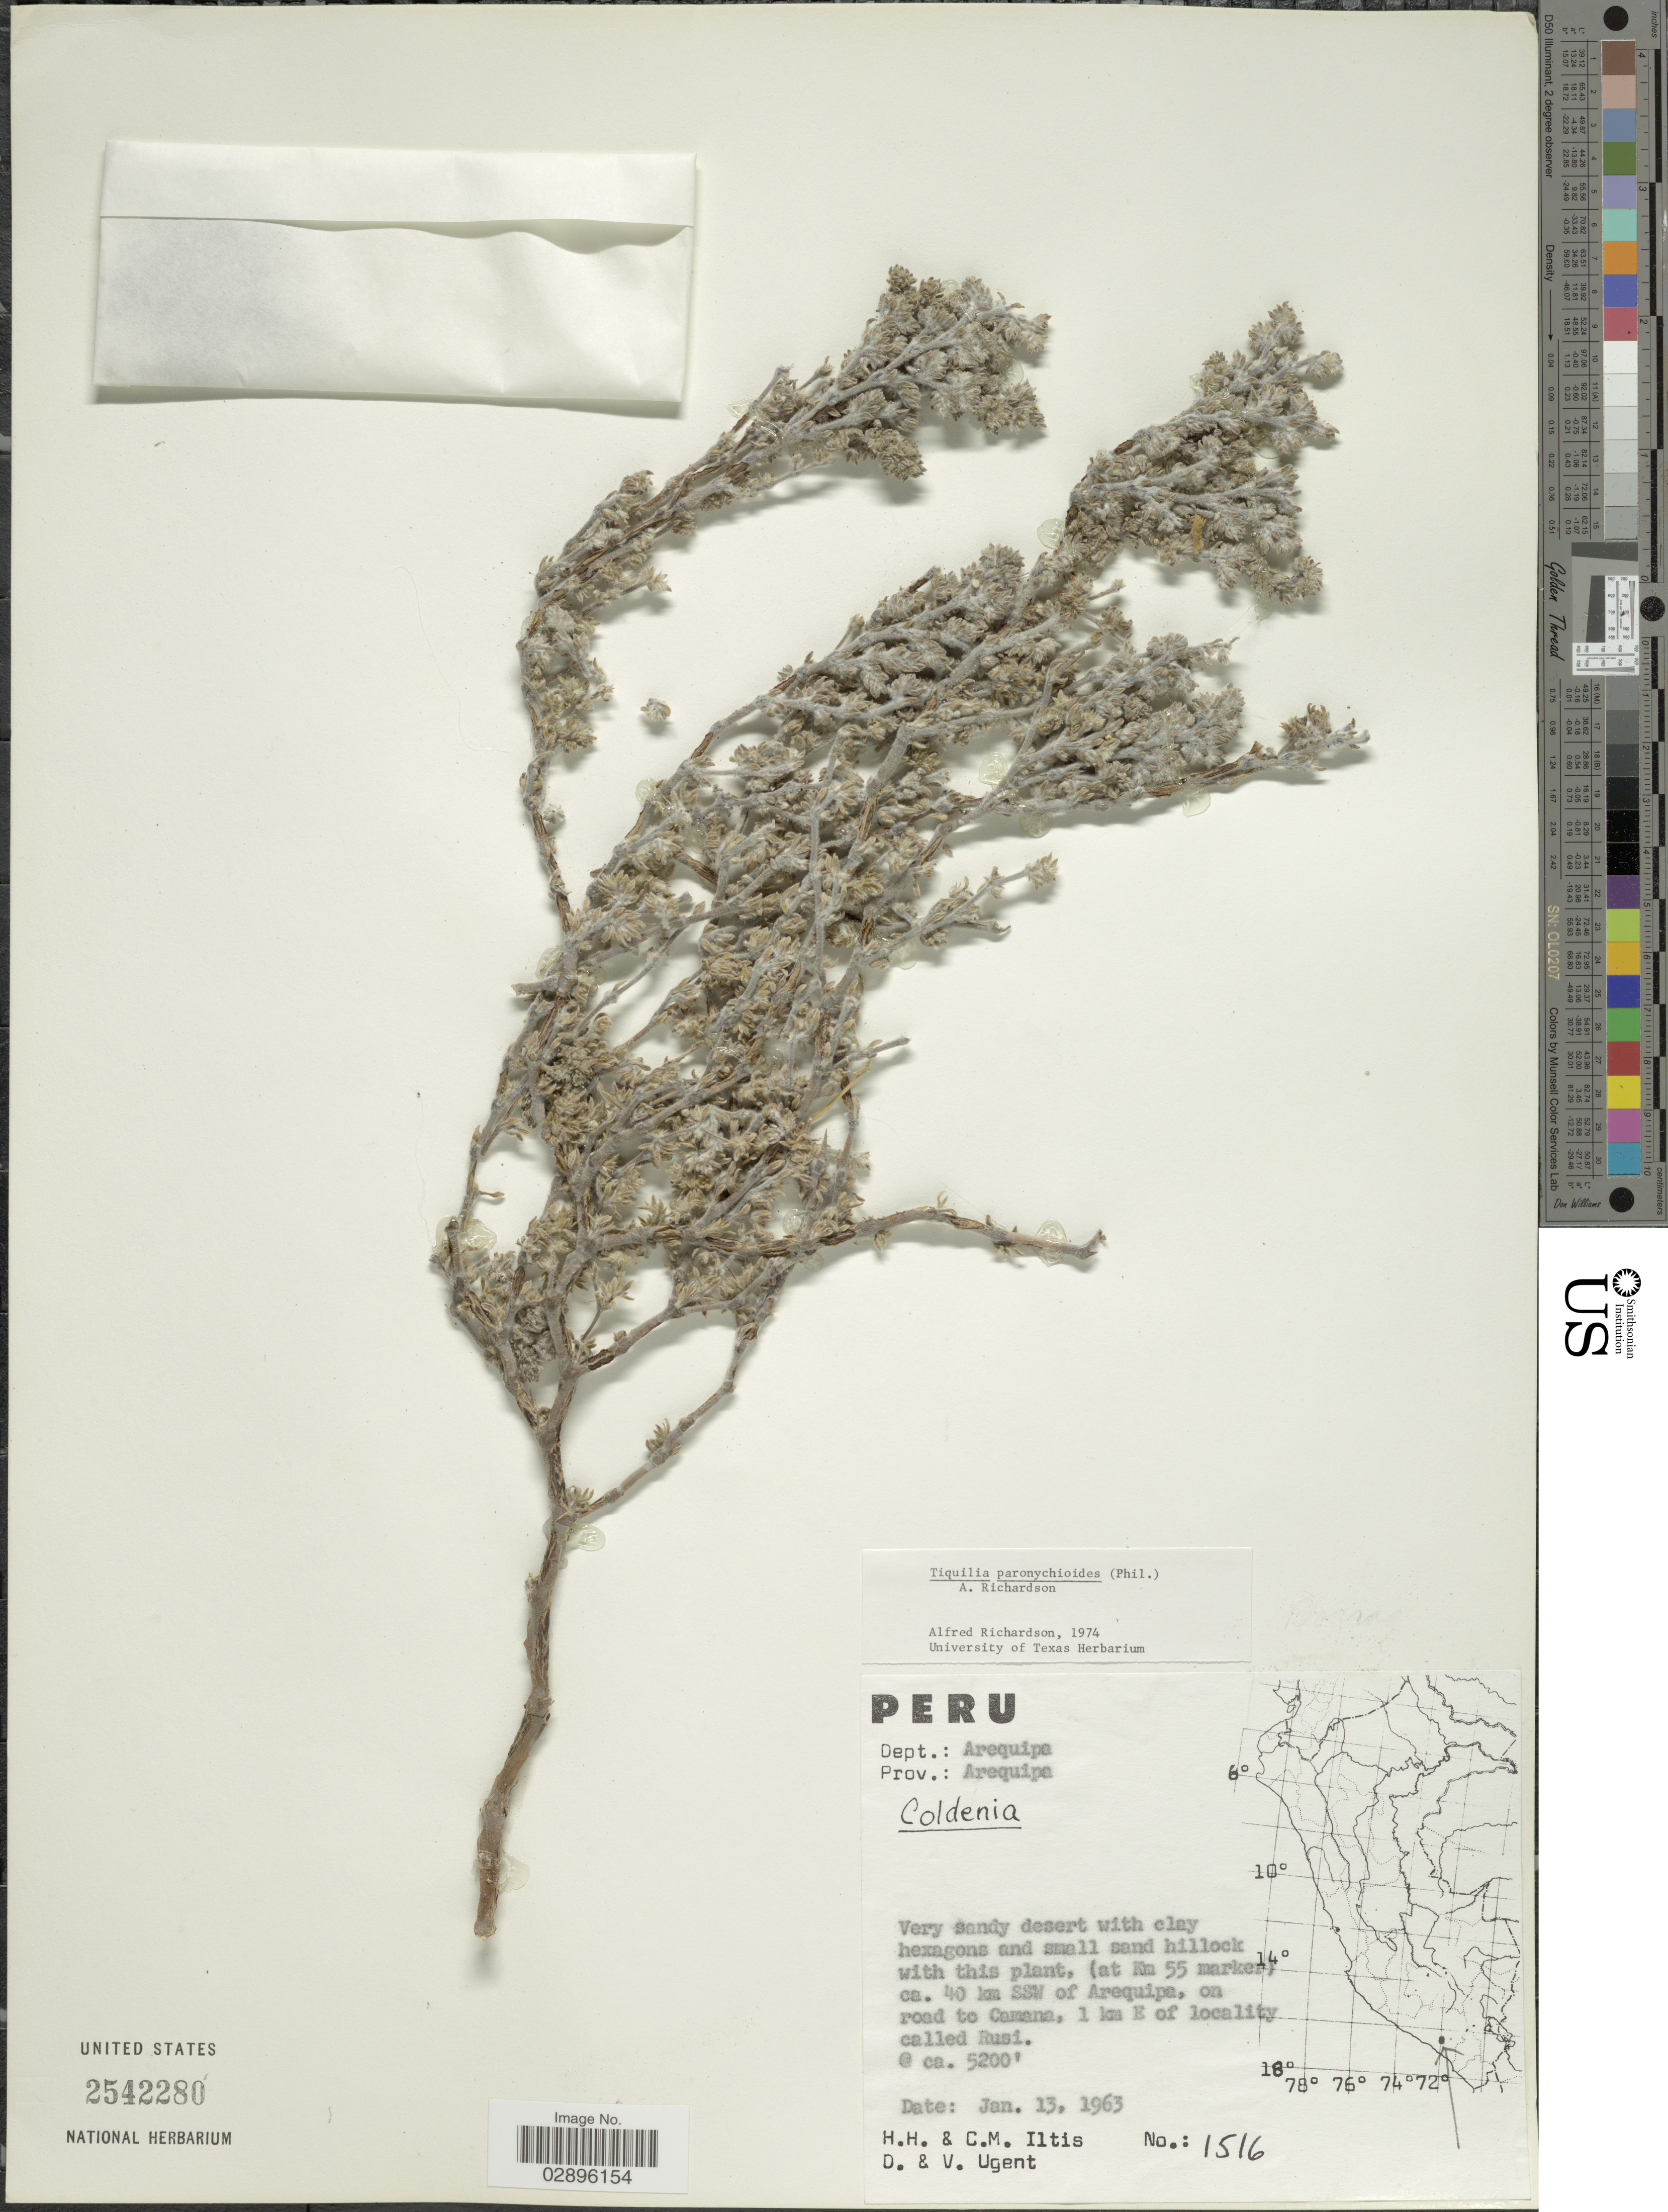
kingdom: Plantae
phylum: Tracheophyta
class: Magnoliopsida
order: Boraginales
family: Ehretiaceae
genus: Tiquilia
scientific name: Tiquilia paronychioides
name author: (Phil.) A.T. Richardson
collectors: H. H. Iltis, C. M Iltis, D. Ugent & V. Ugent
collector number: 1516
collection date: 1963-01-13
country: Peru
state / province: Arequipa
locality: Dept.: Arequipa, (at Km 55 marker) ca. 40 km SSW of Arequipa, on road to Camana, 1 km E of locality called Rusi.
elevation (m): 1585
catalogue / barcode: US 2542280